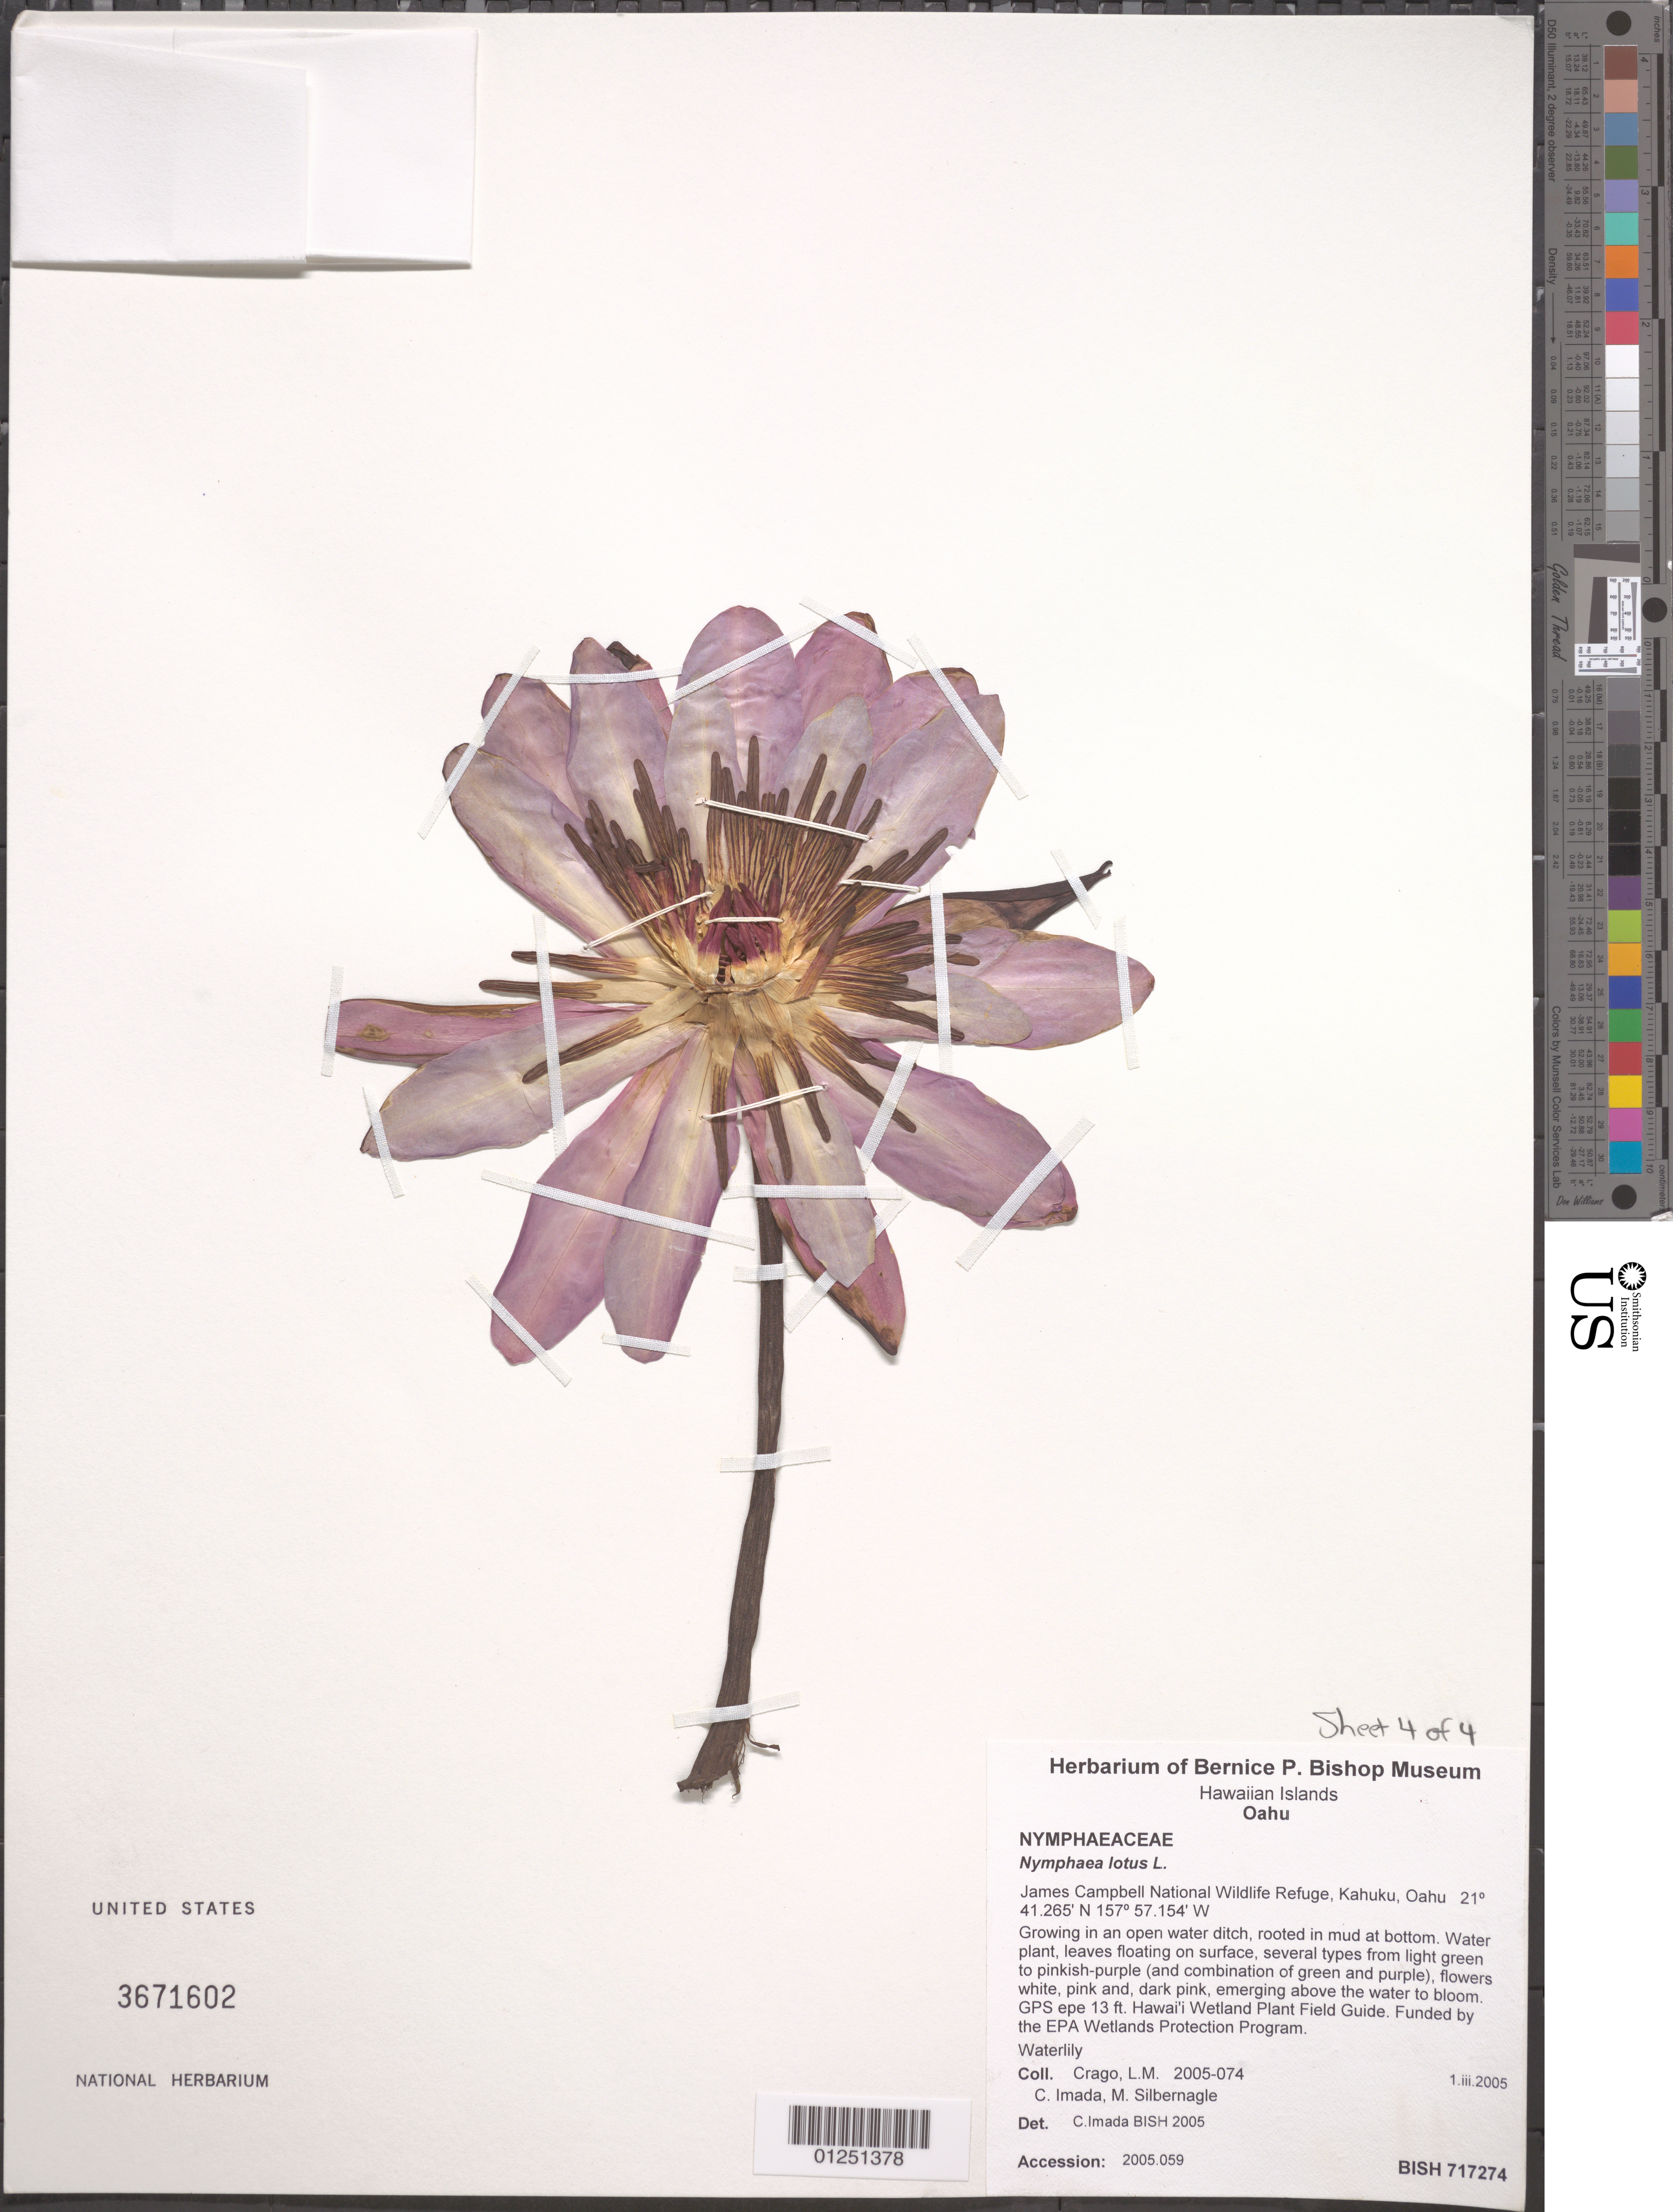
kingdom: Plantae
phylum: Tracheophyta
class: Magnoliopsida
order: Nymphaeales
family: Nymphaeaceae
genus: Nymphaea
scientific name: Nymphaea lotus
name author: L.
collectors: L. Crago, C. Imada & M. Silbernagle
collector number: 2005-074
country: United States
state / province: Hawaii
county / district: Honolulu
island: Oahu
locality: James Campbell National Wildlife Refuge, Kahuku, in an open water ditch.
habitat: Open water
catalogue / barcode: US 3671602